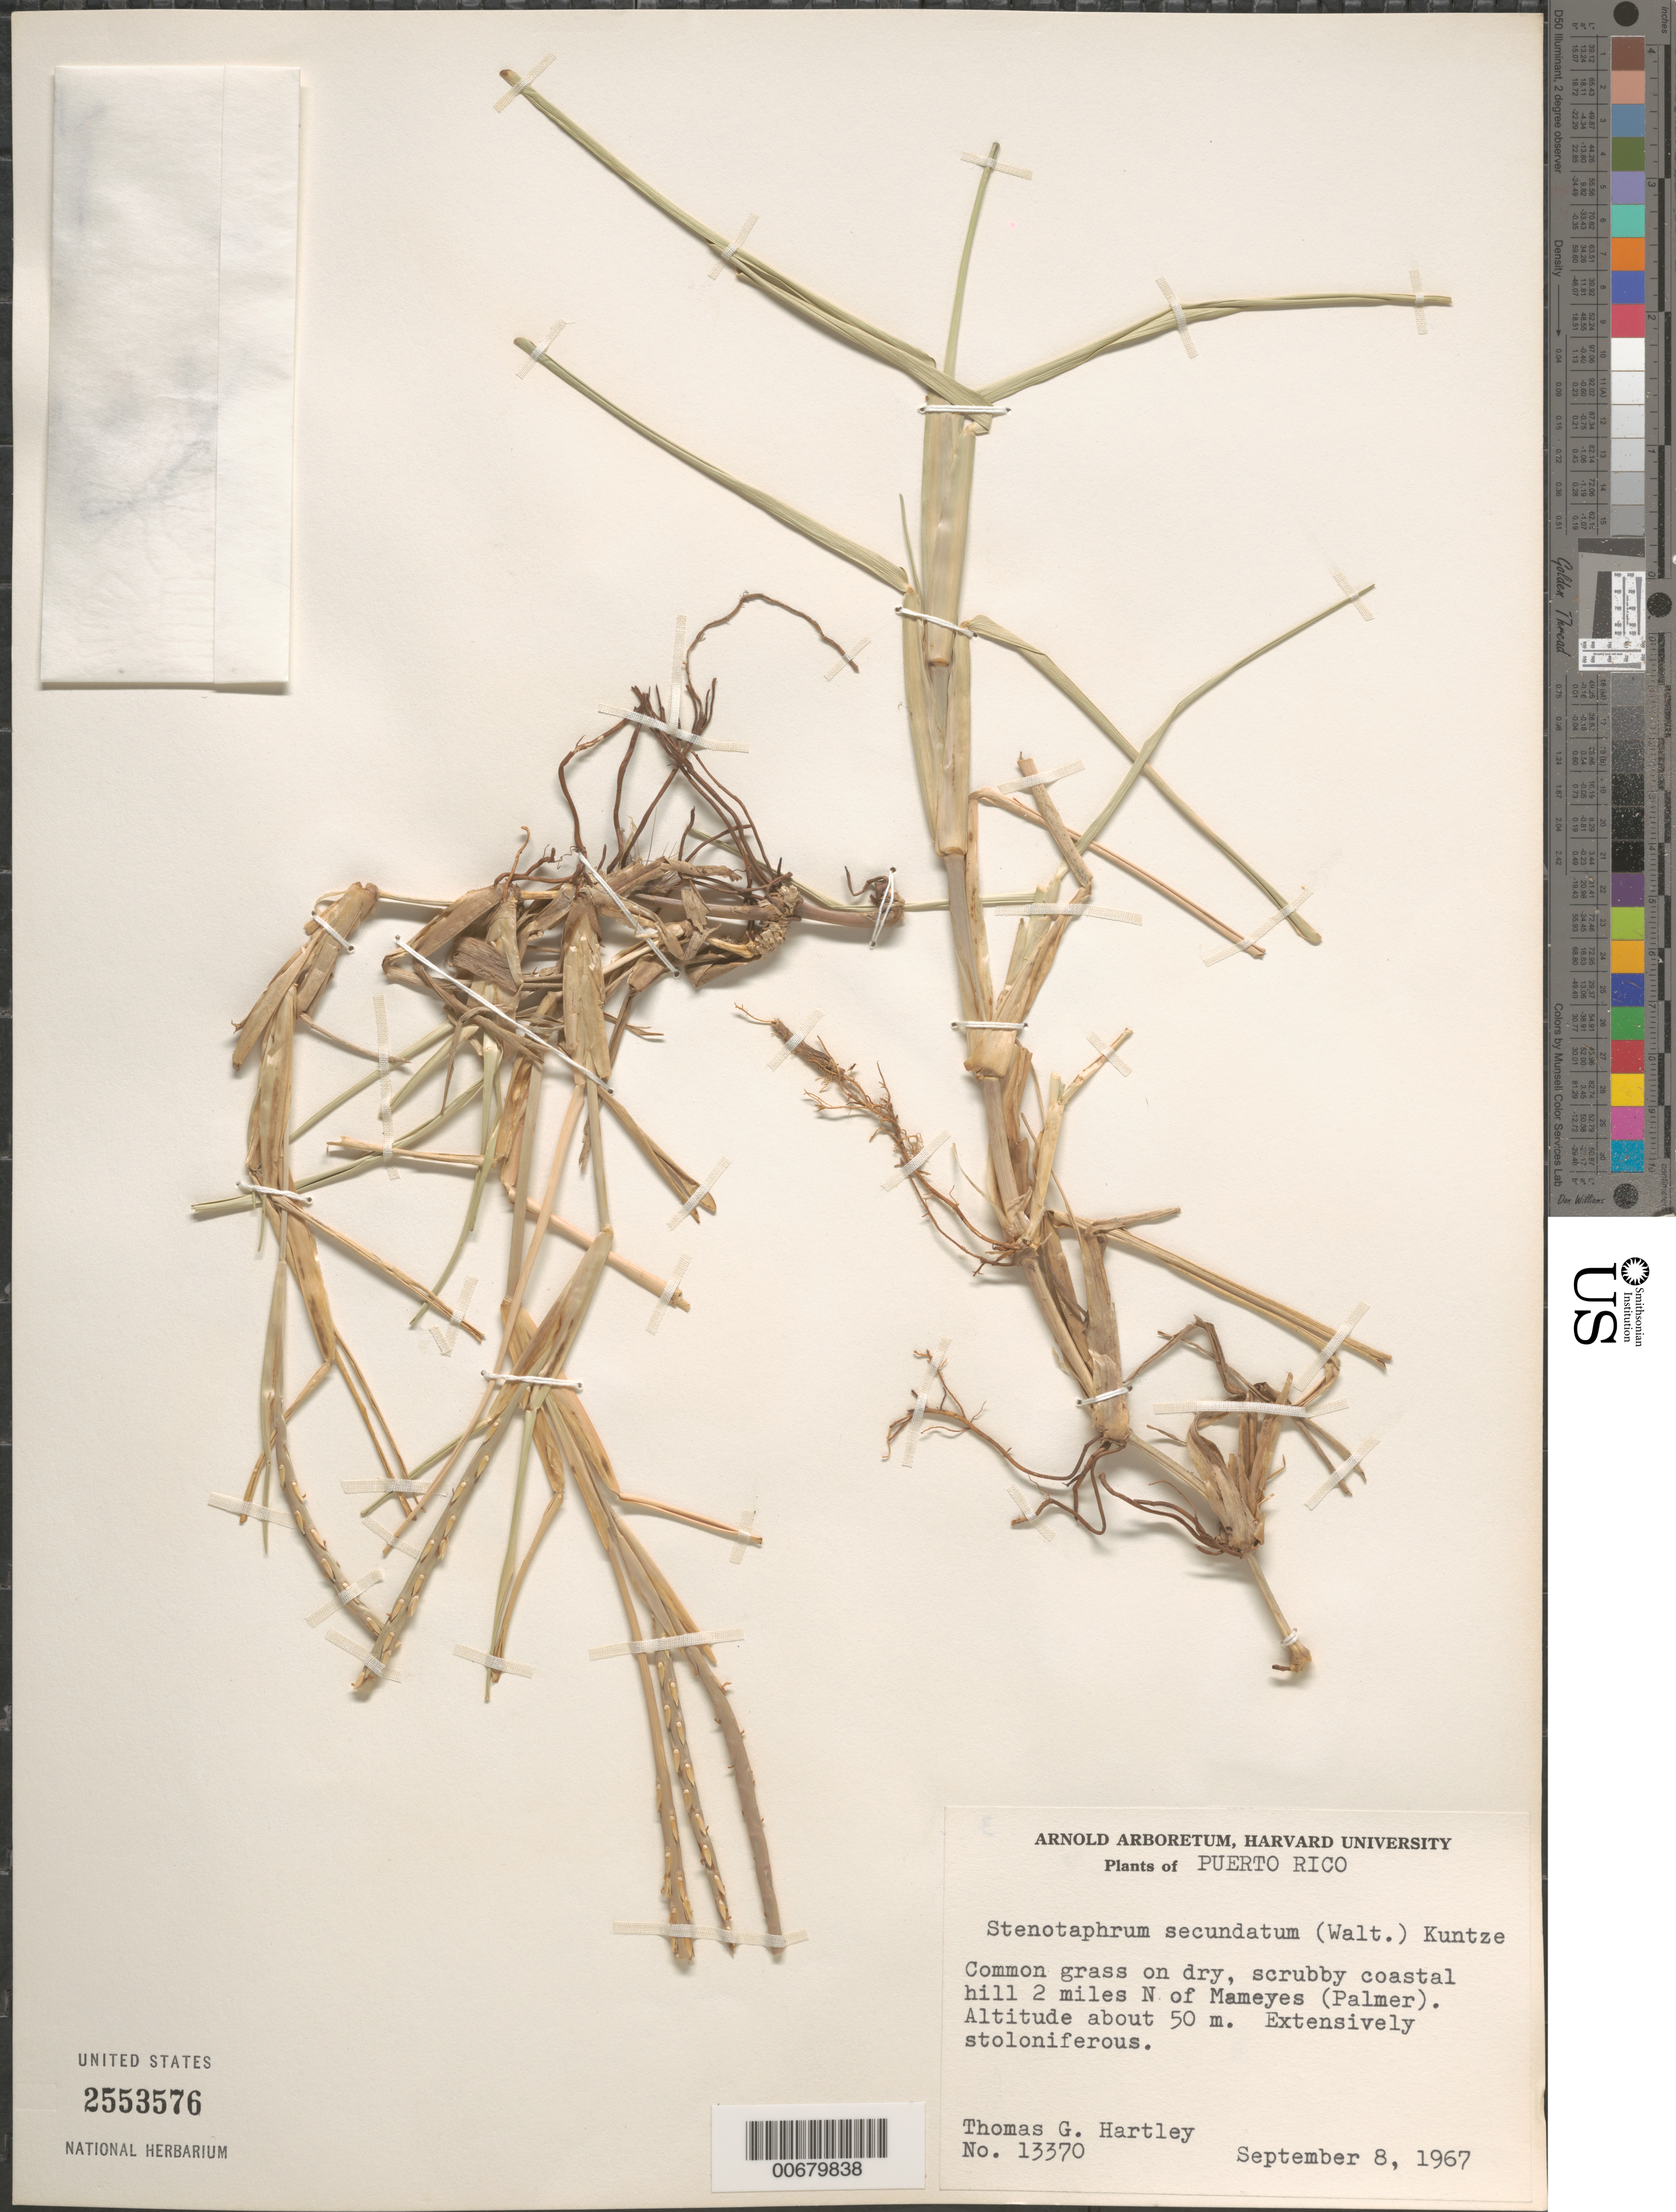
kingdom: Plantae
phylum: Tracheophyta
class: Liliopsida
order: Poales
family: Poaceae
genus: Stenotaphrum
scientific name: Stenotaphrum secundatum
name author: (Walter) Kuntze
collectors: T. G. Hartley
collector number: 13370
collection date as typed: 08 Sep 1967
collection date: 1967-09-08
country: Puerto Rico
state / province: Río Grande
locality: Mameyes (Palmer), hill 2 mi N of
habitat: Dry, scrubby, coastal hill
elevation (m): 50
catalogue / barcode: US 2553576